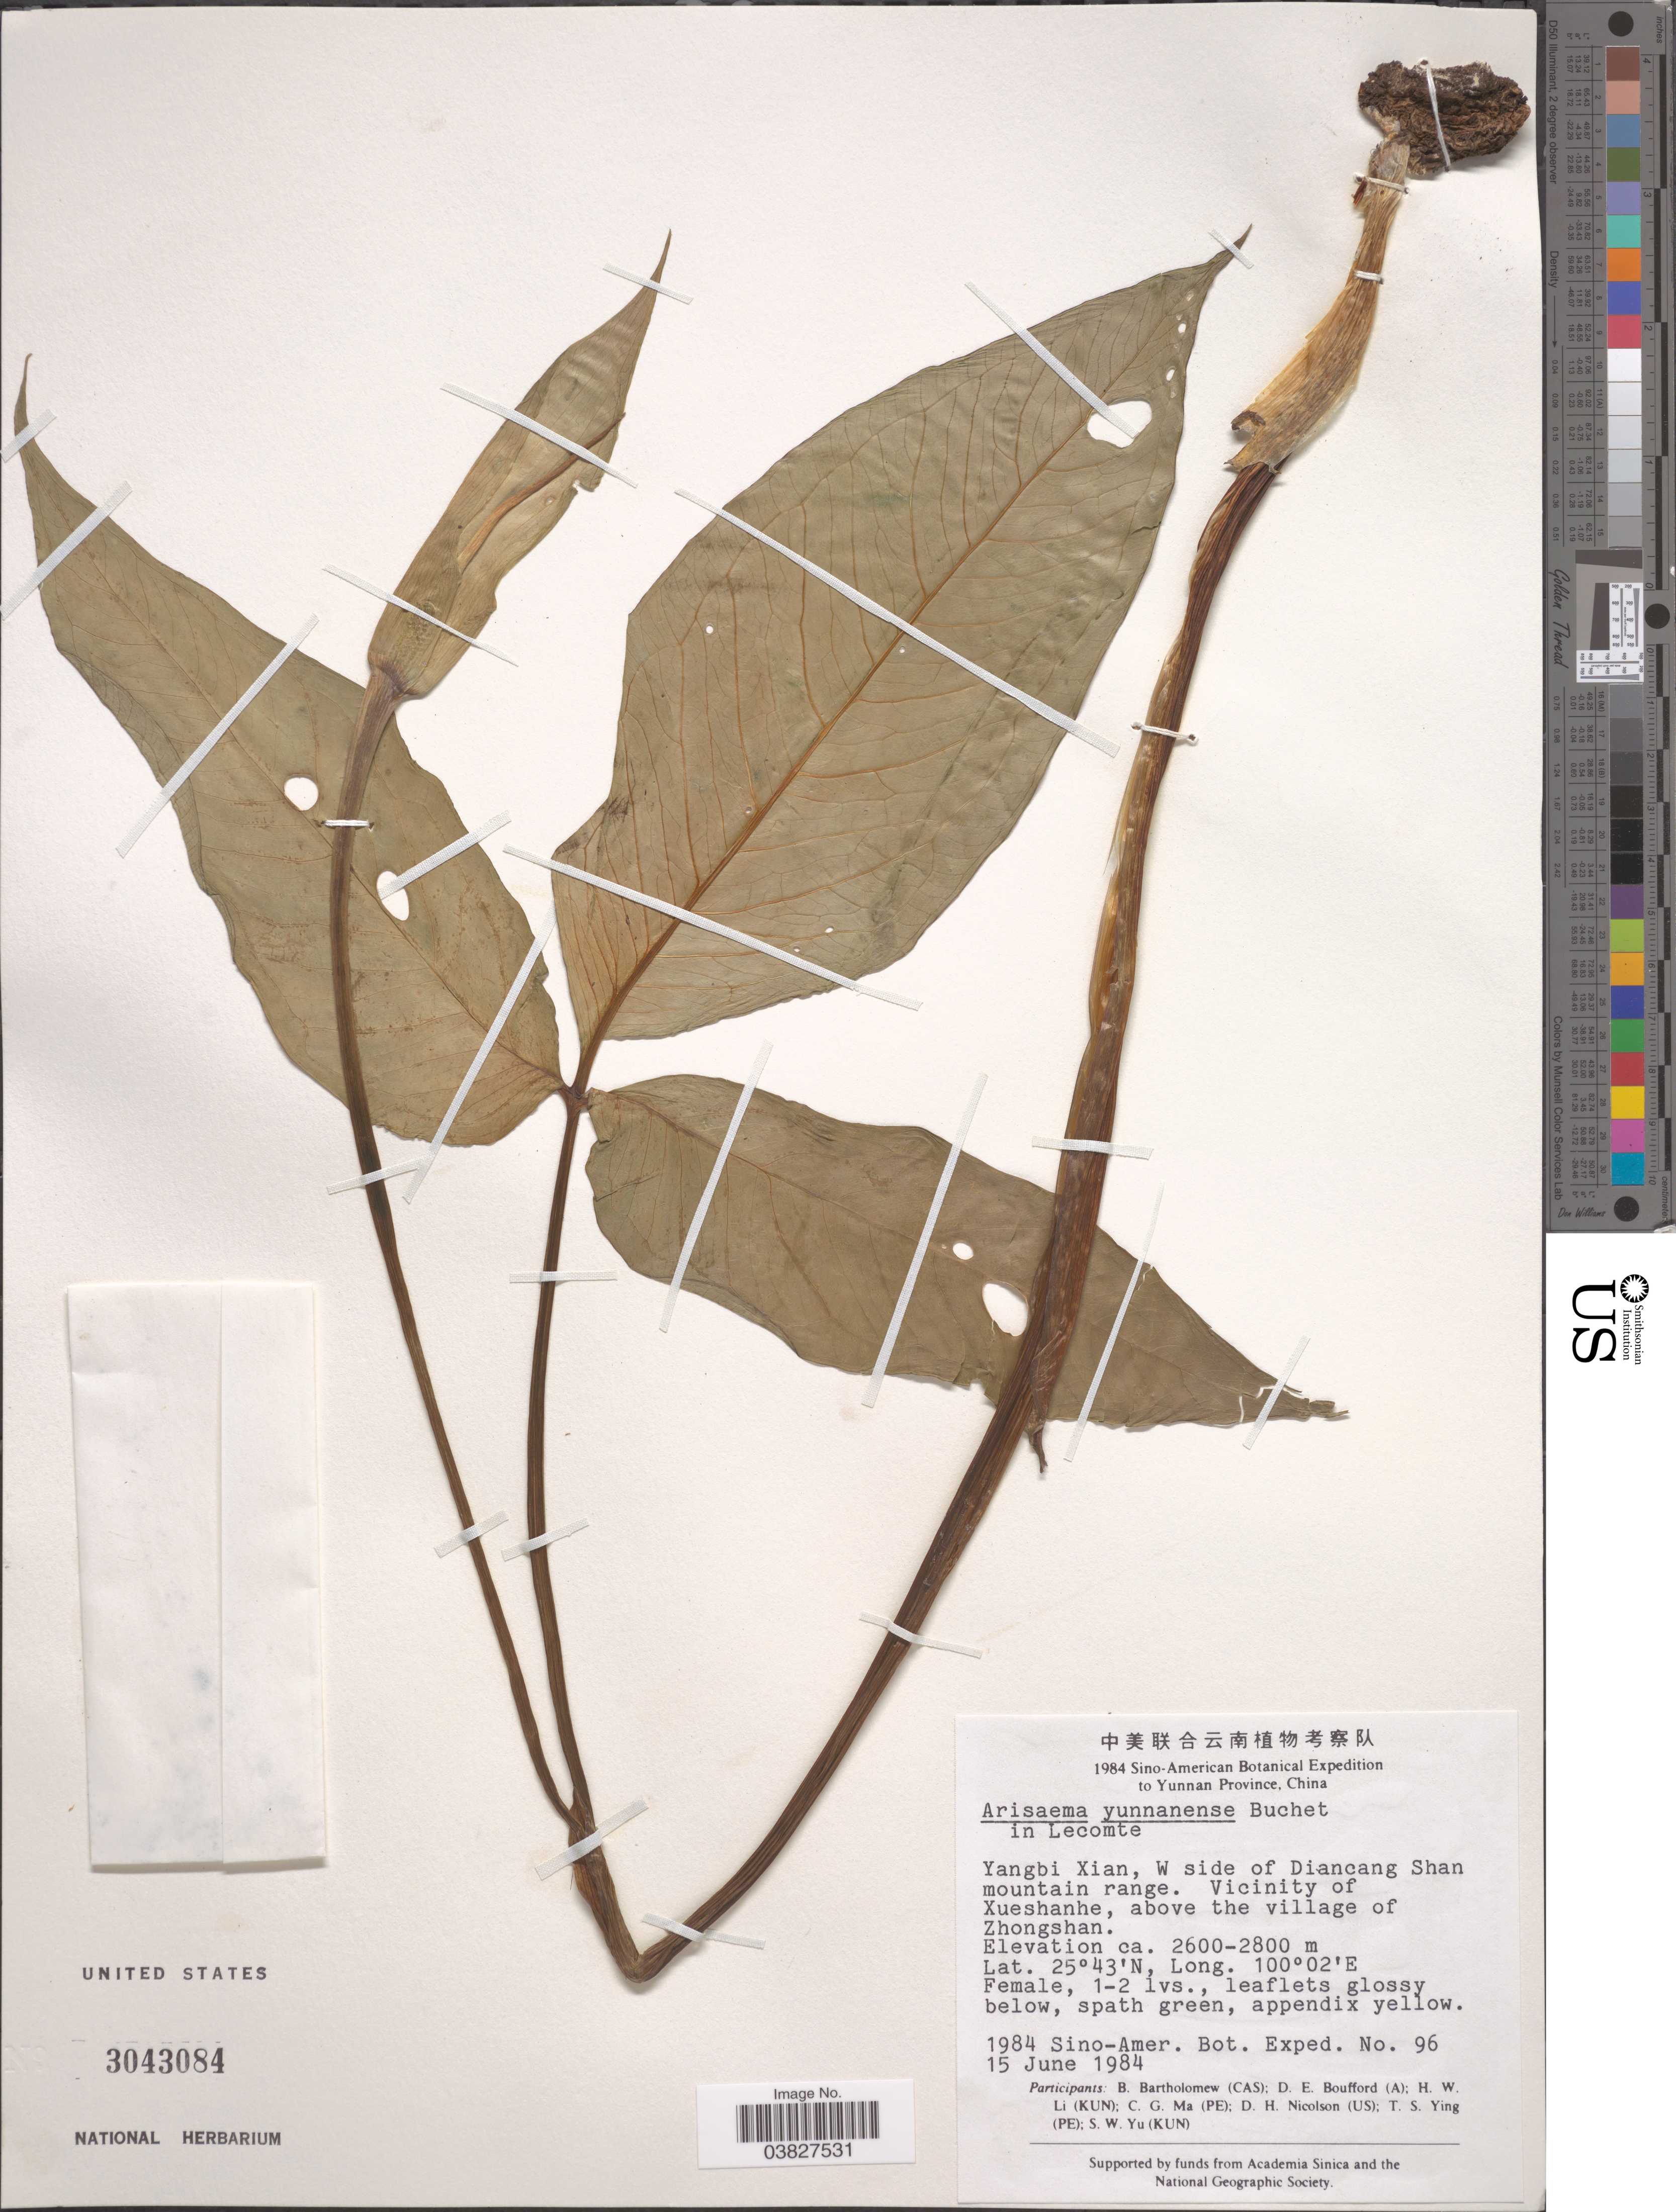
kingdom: Plantae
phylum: Tracheophyta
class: Liliopsida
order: Alismatales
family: Araceae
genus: Arisaema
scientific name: Arisaema yunnanense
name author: Buchet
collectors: Sino-Amer. Bot. Exped. 1984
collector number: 96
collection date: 1984-06-15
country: China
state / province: Yunnan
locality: Yangbi Xian, W side of Diancang Shan mountain range. Vicinity of Xueshanhe, above the village of Zhongshan.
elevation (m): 2600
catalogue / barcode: US 3043084